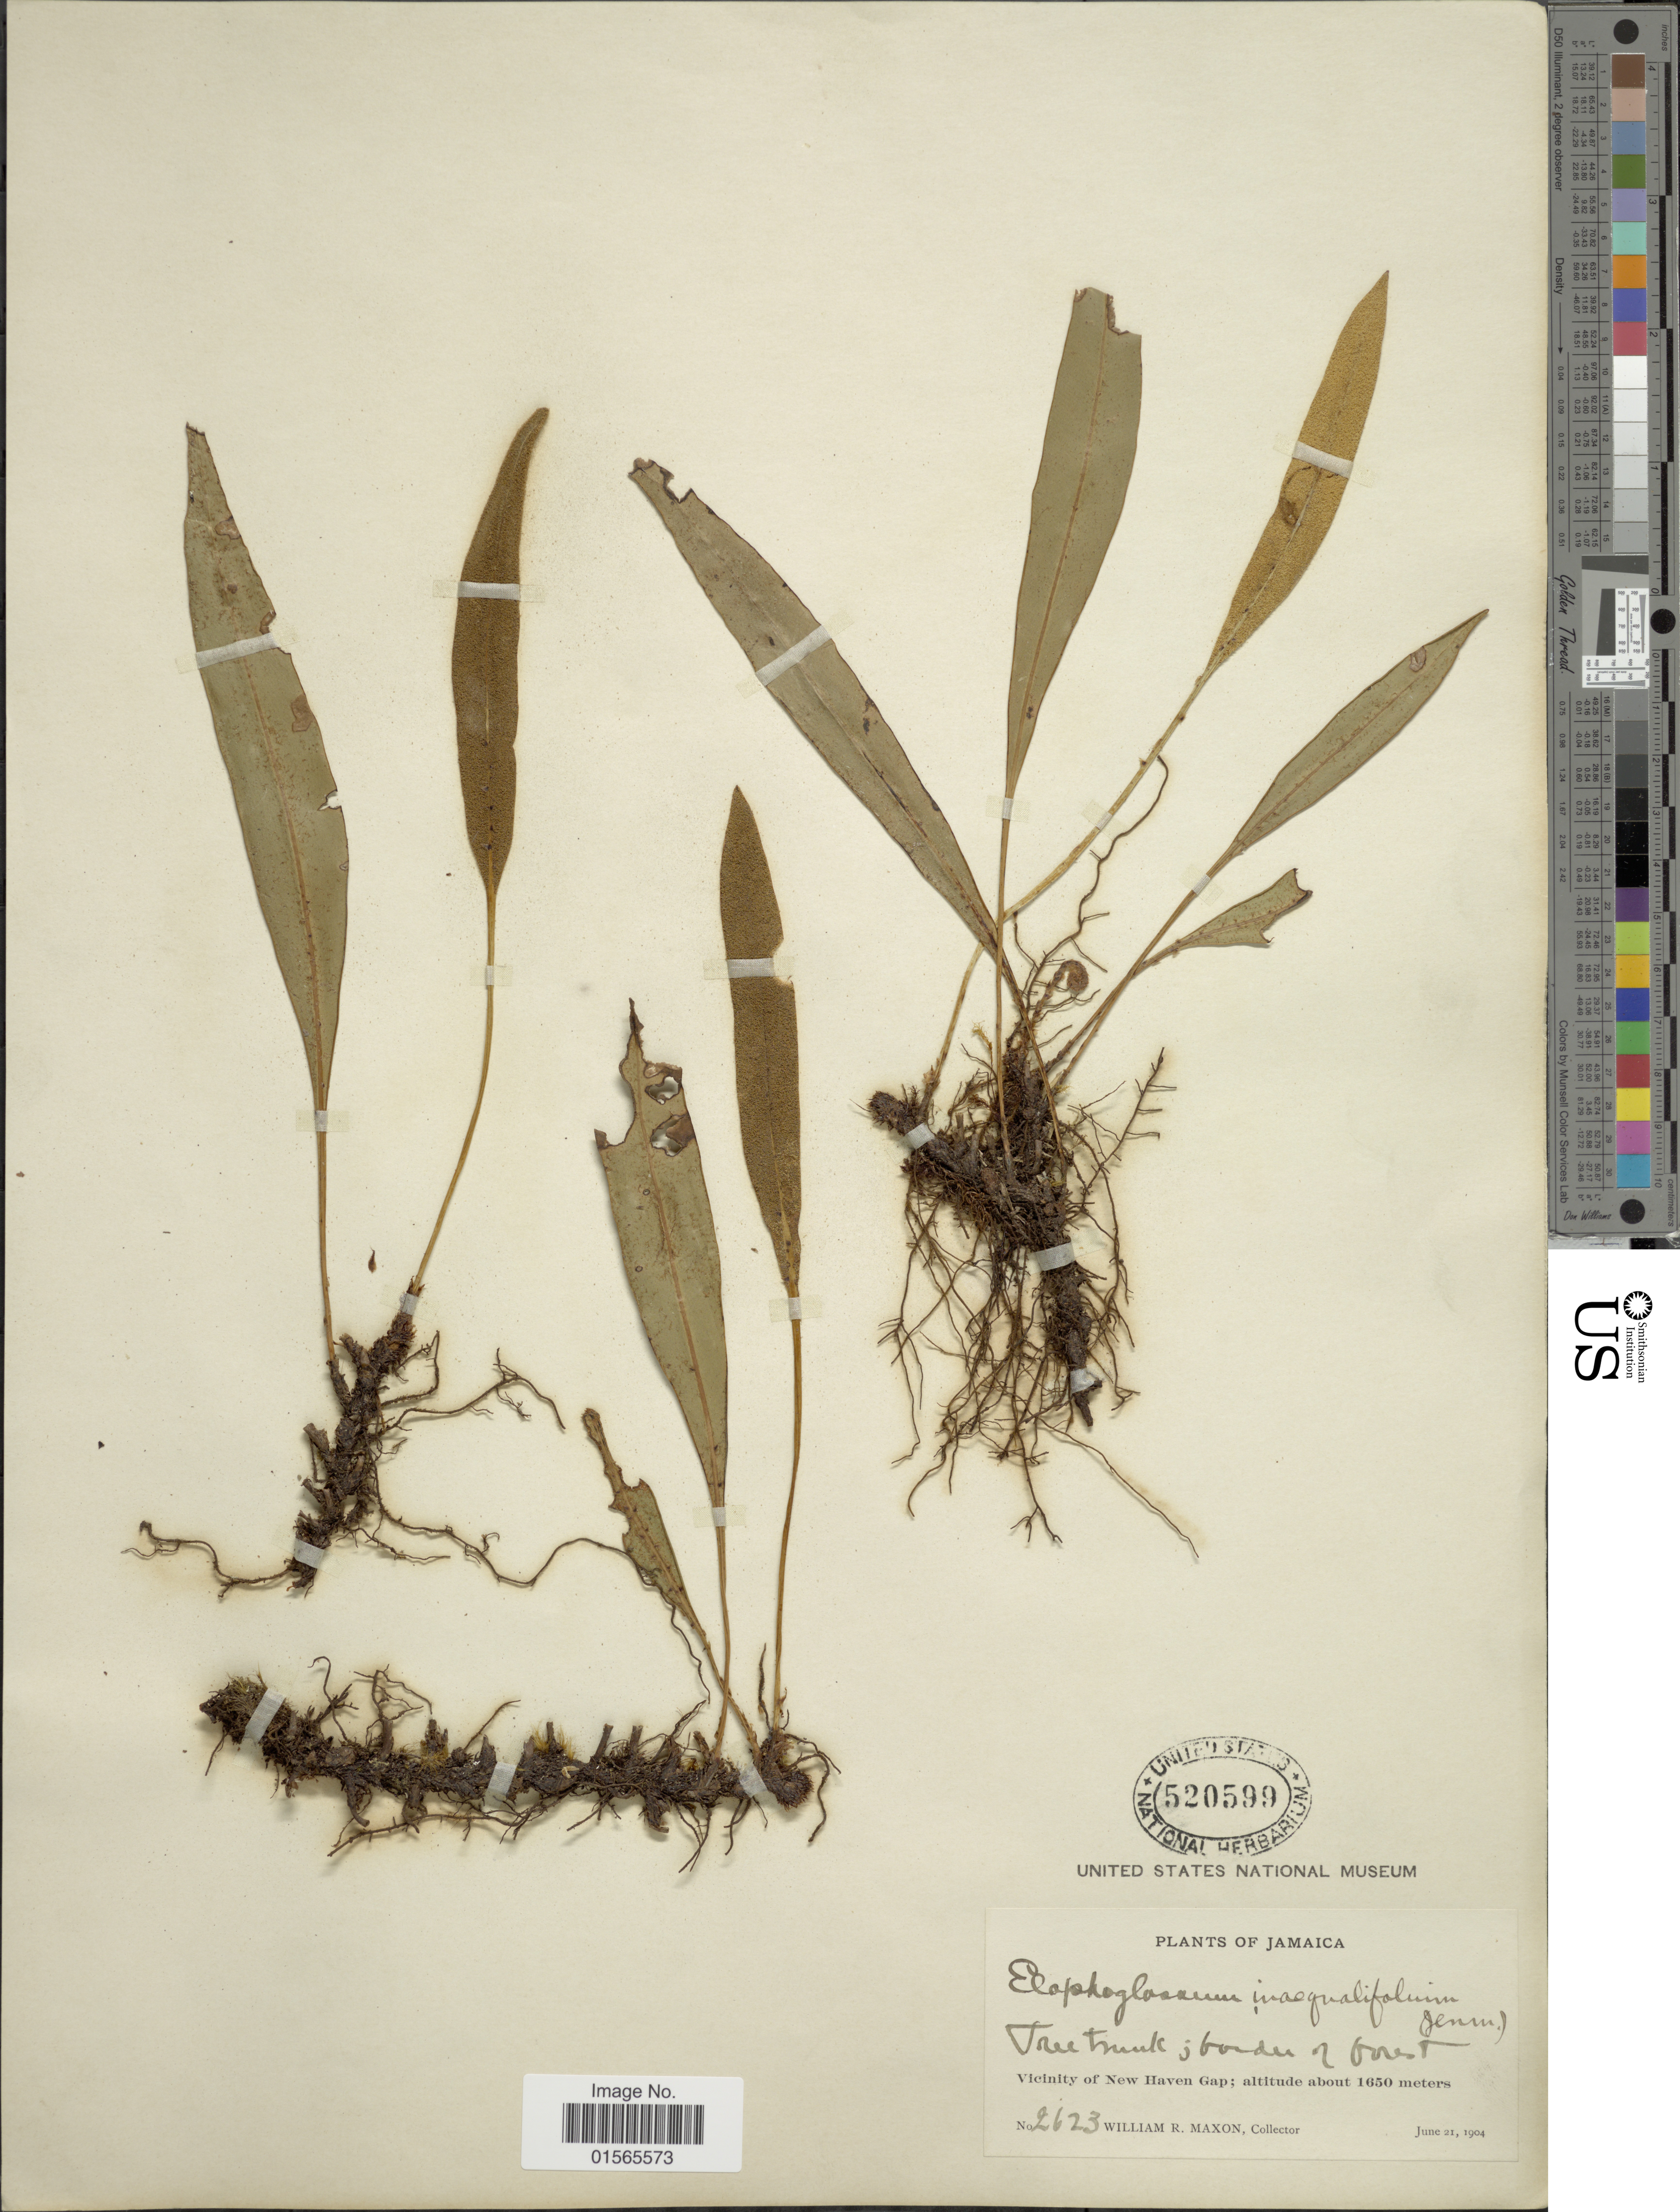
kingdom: Plantae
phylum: Tracheophyta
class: Polypodiopsida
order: Polypodiales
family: Dryopteridaceae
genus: Elaphoglossum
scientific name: Elaphoglossum inaequalifolium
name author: (Jenman) C. Chr.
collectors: W. R. Maxon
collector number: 2623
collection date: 1904-06-21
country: Jamaica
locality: Vicinity of New Haven Gap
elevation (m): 1650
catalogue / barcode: US 520599